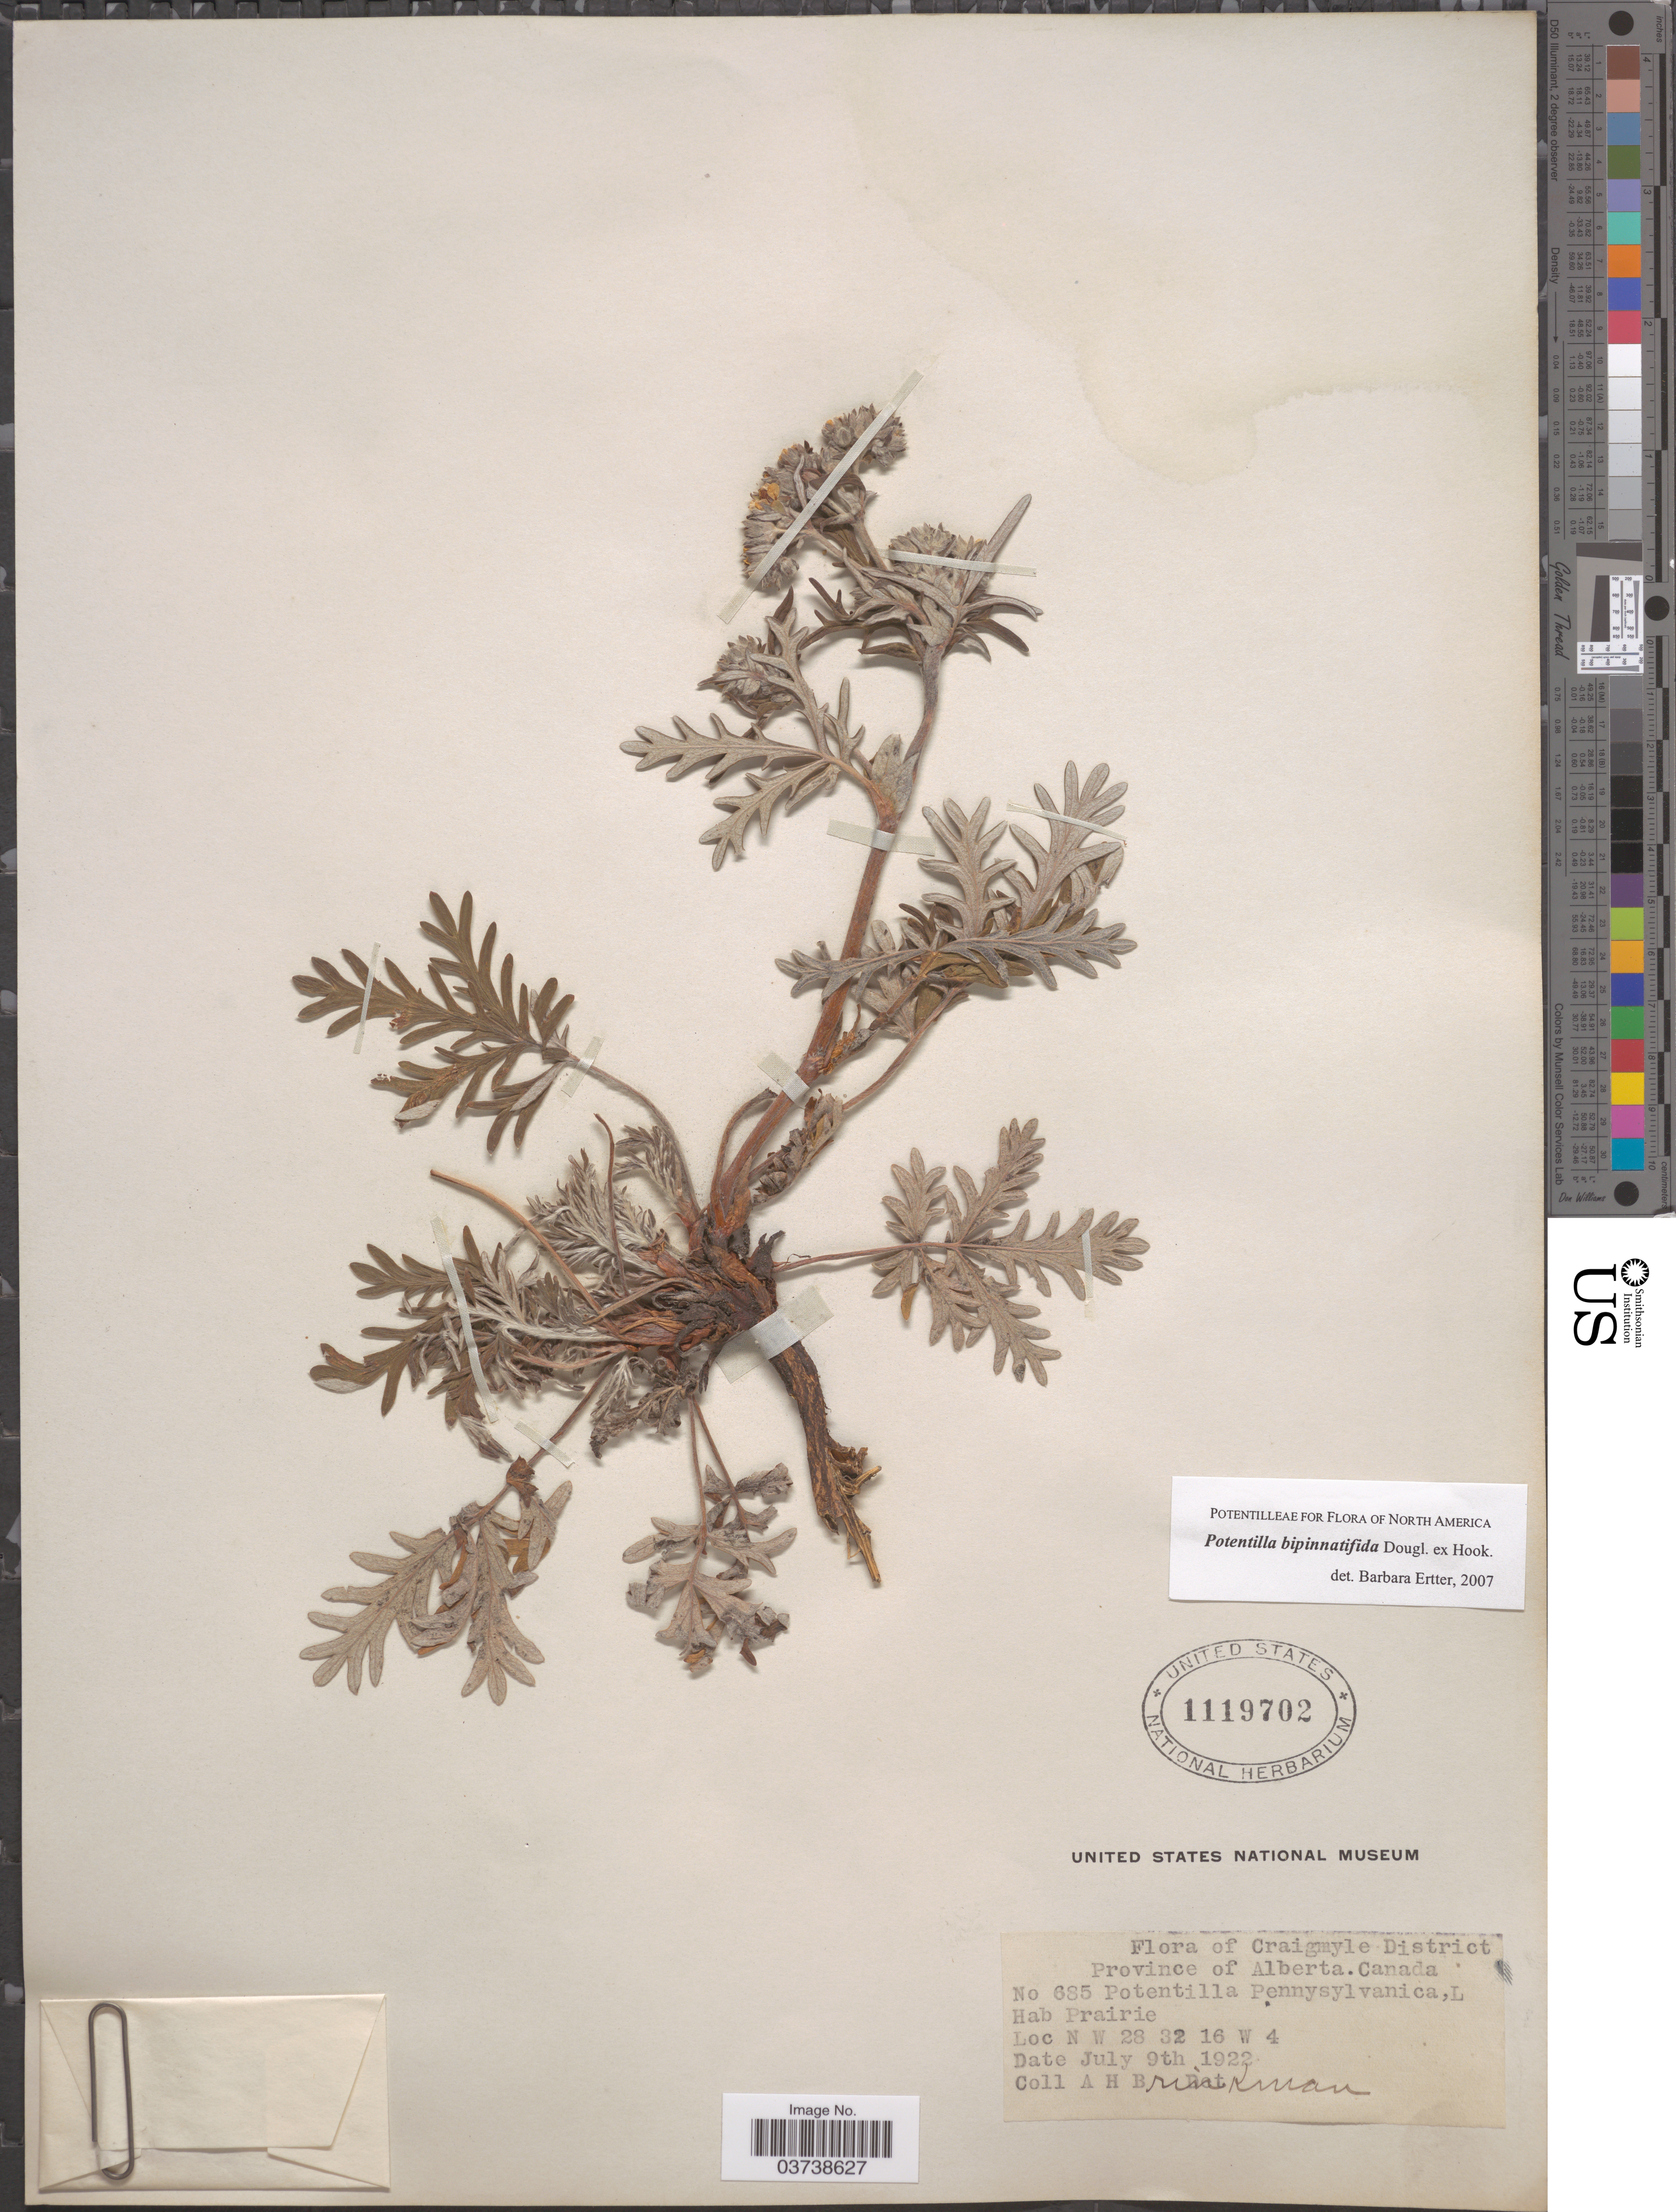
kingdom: Plantae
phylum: Tracheophyta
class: Magnoliopsida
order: Rosales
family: Rosaceae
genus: Potentilla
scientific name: Potentilla bipinnatifida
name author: Douglas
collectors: A. Brinkman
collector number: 685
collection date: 1922-07-09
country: Canada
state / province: Alberta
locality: Craigmyle District. N W 28 32 16 W 4.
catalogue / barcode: US 1119702